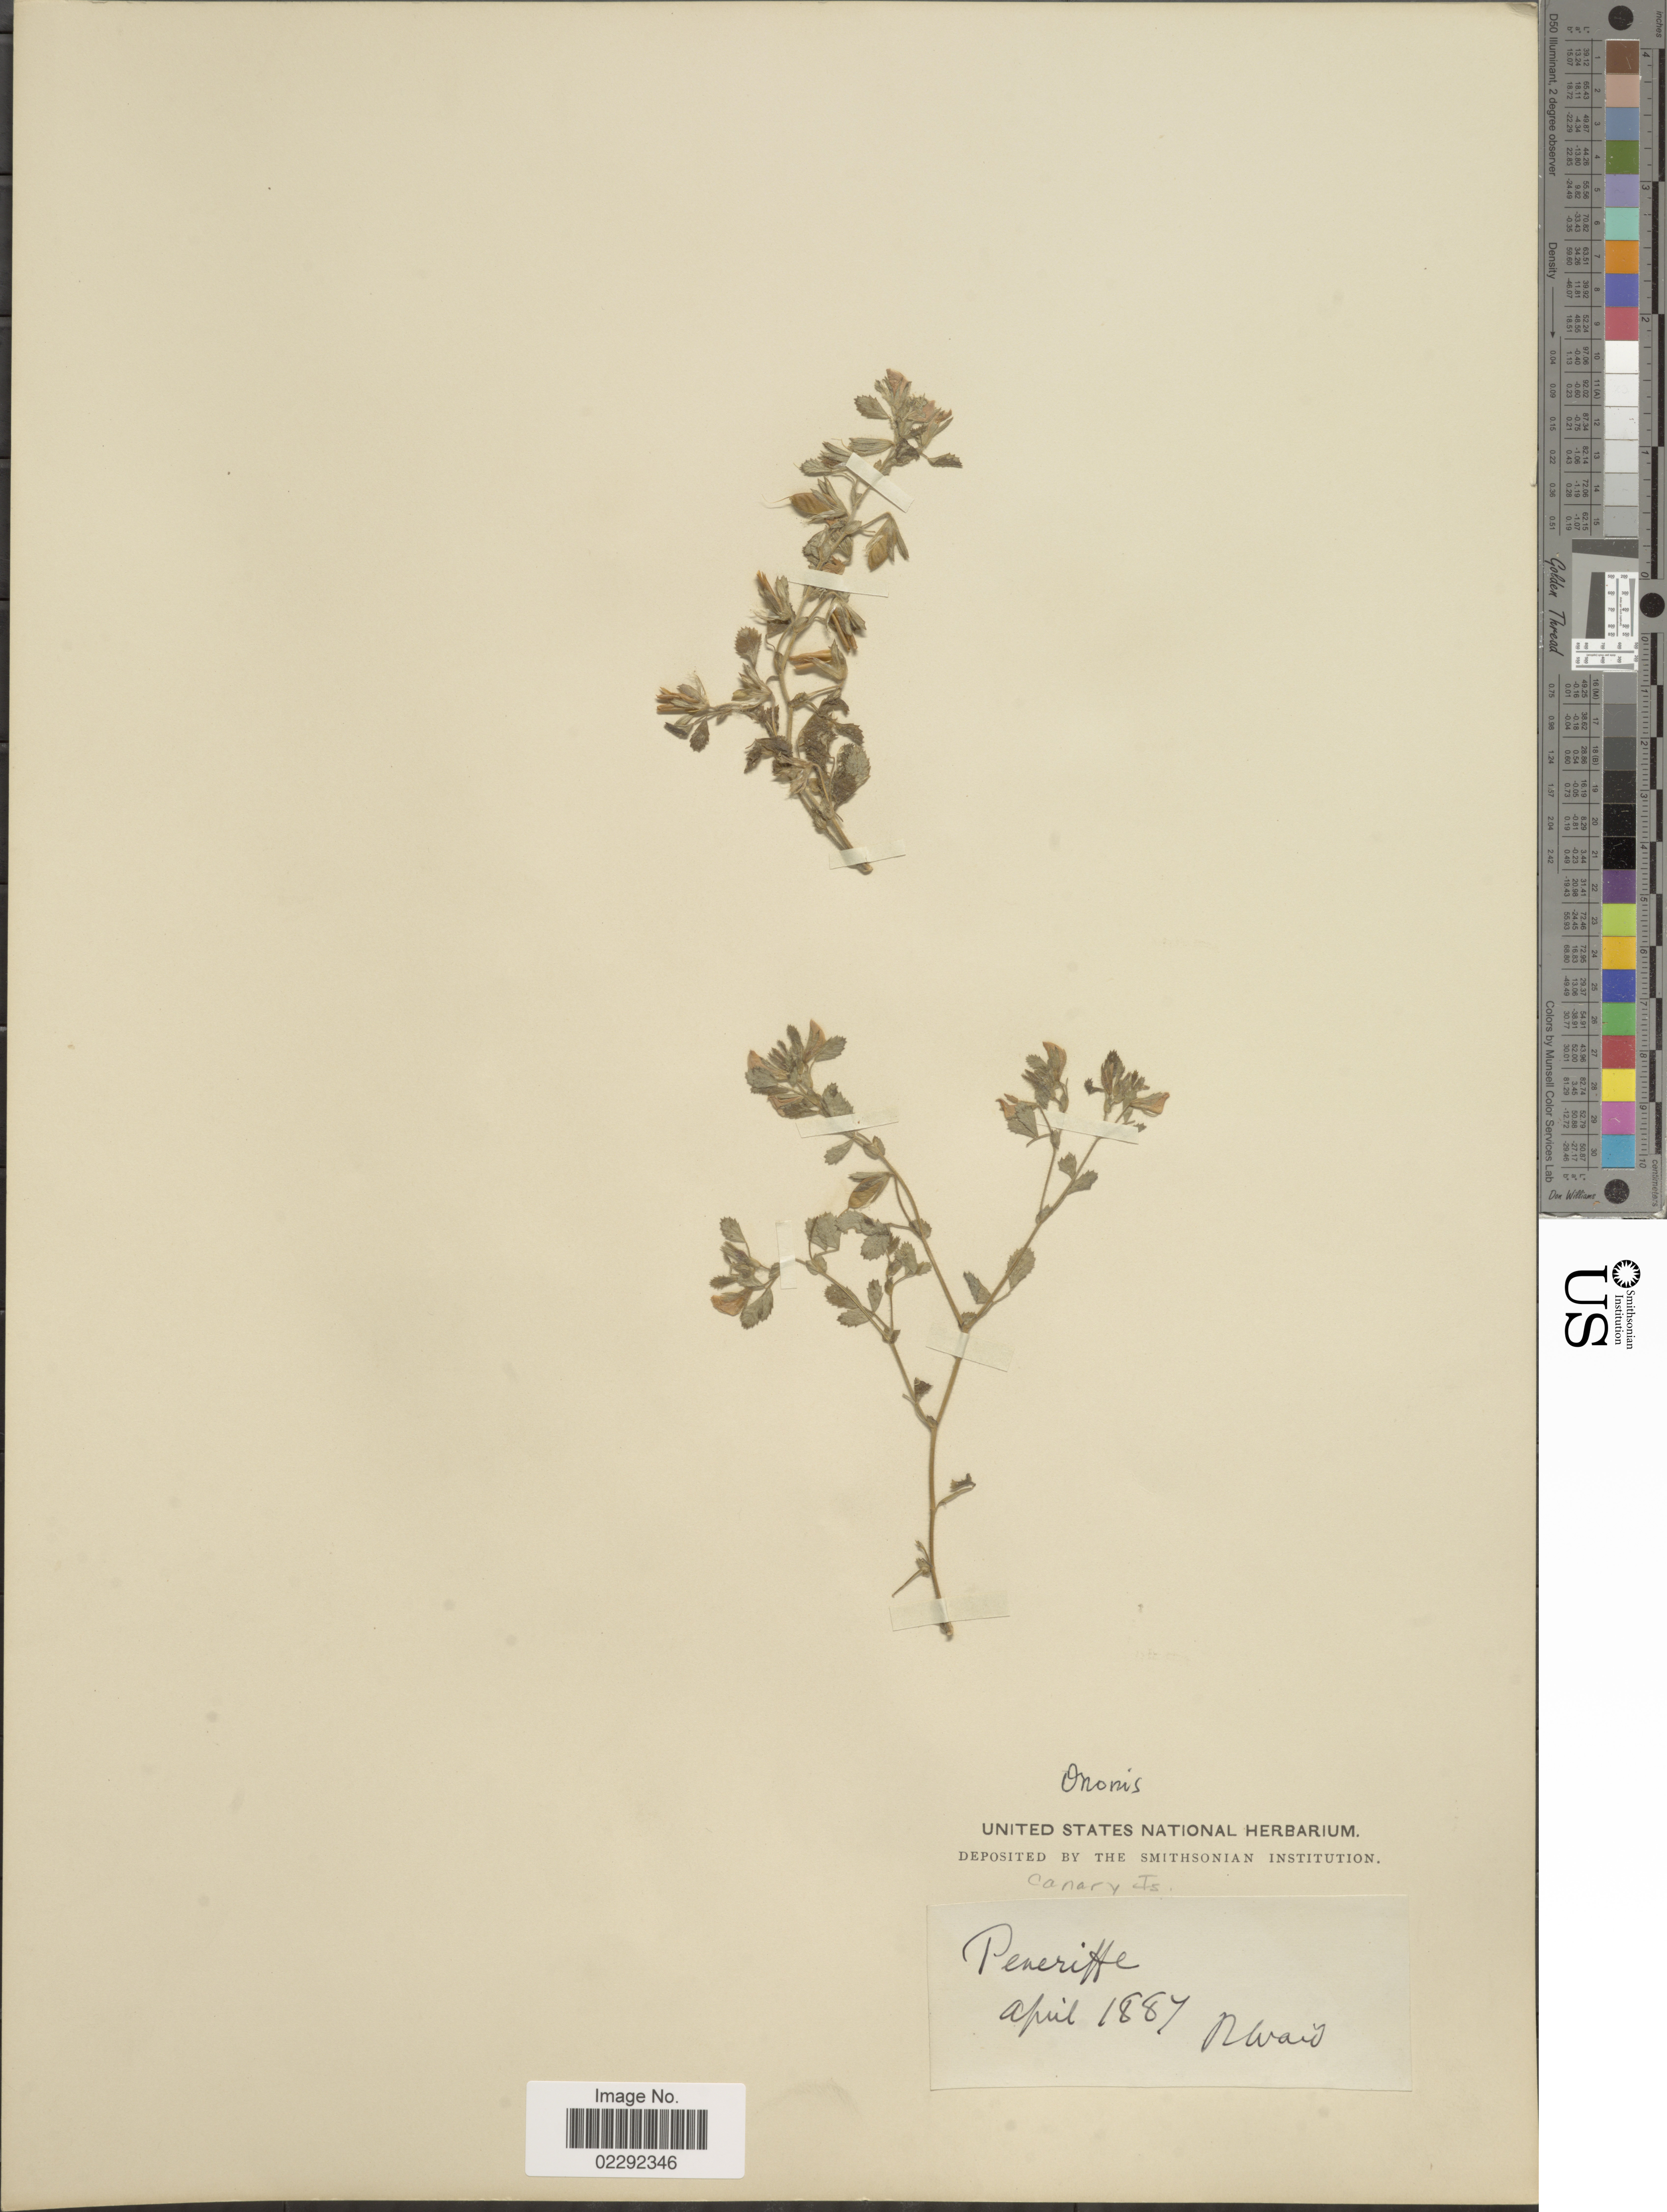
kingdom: Plantae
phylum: Tracheophyta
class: Magnoliopsida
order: Fabales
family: Fabaceae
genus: Ononis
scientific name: Ononis sp.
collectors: Ward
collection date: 1887-04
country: Spain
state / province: Canarias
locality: Canary Is. Peneriffe [unsure placement]